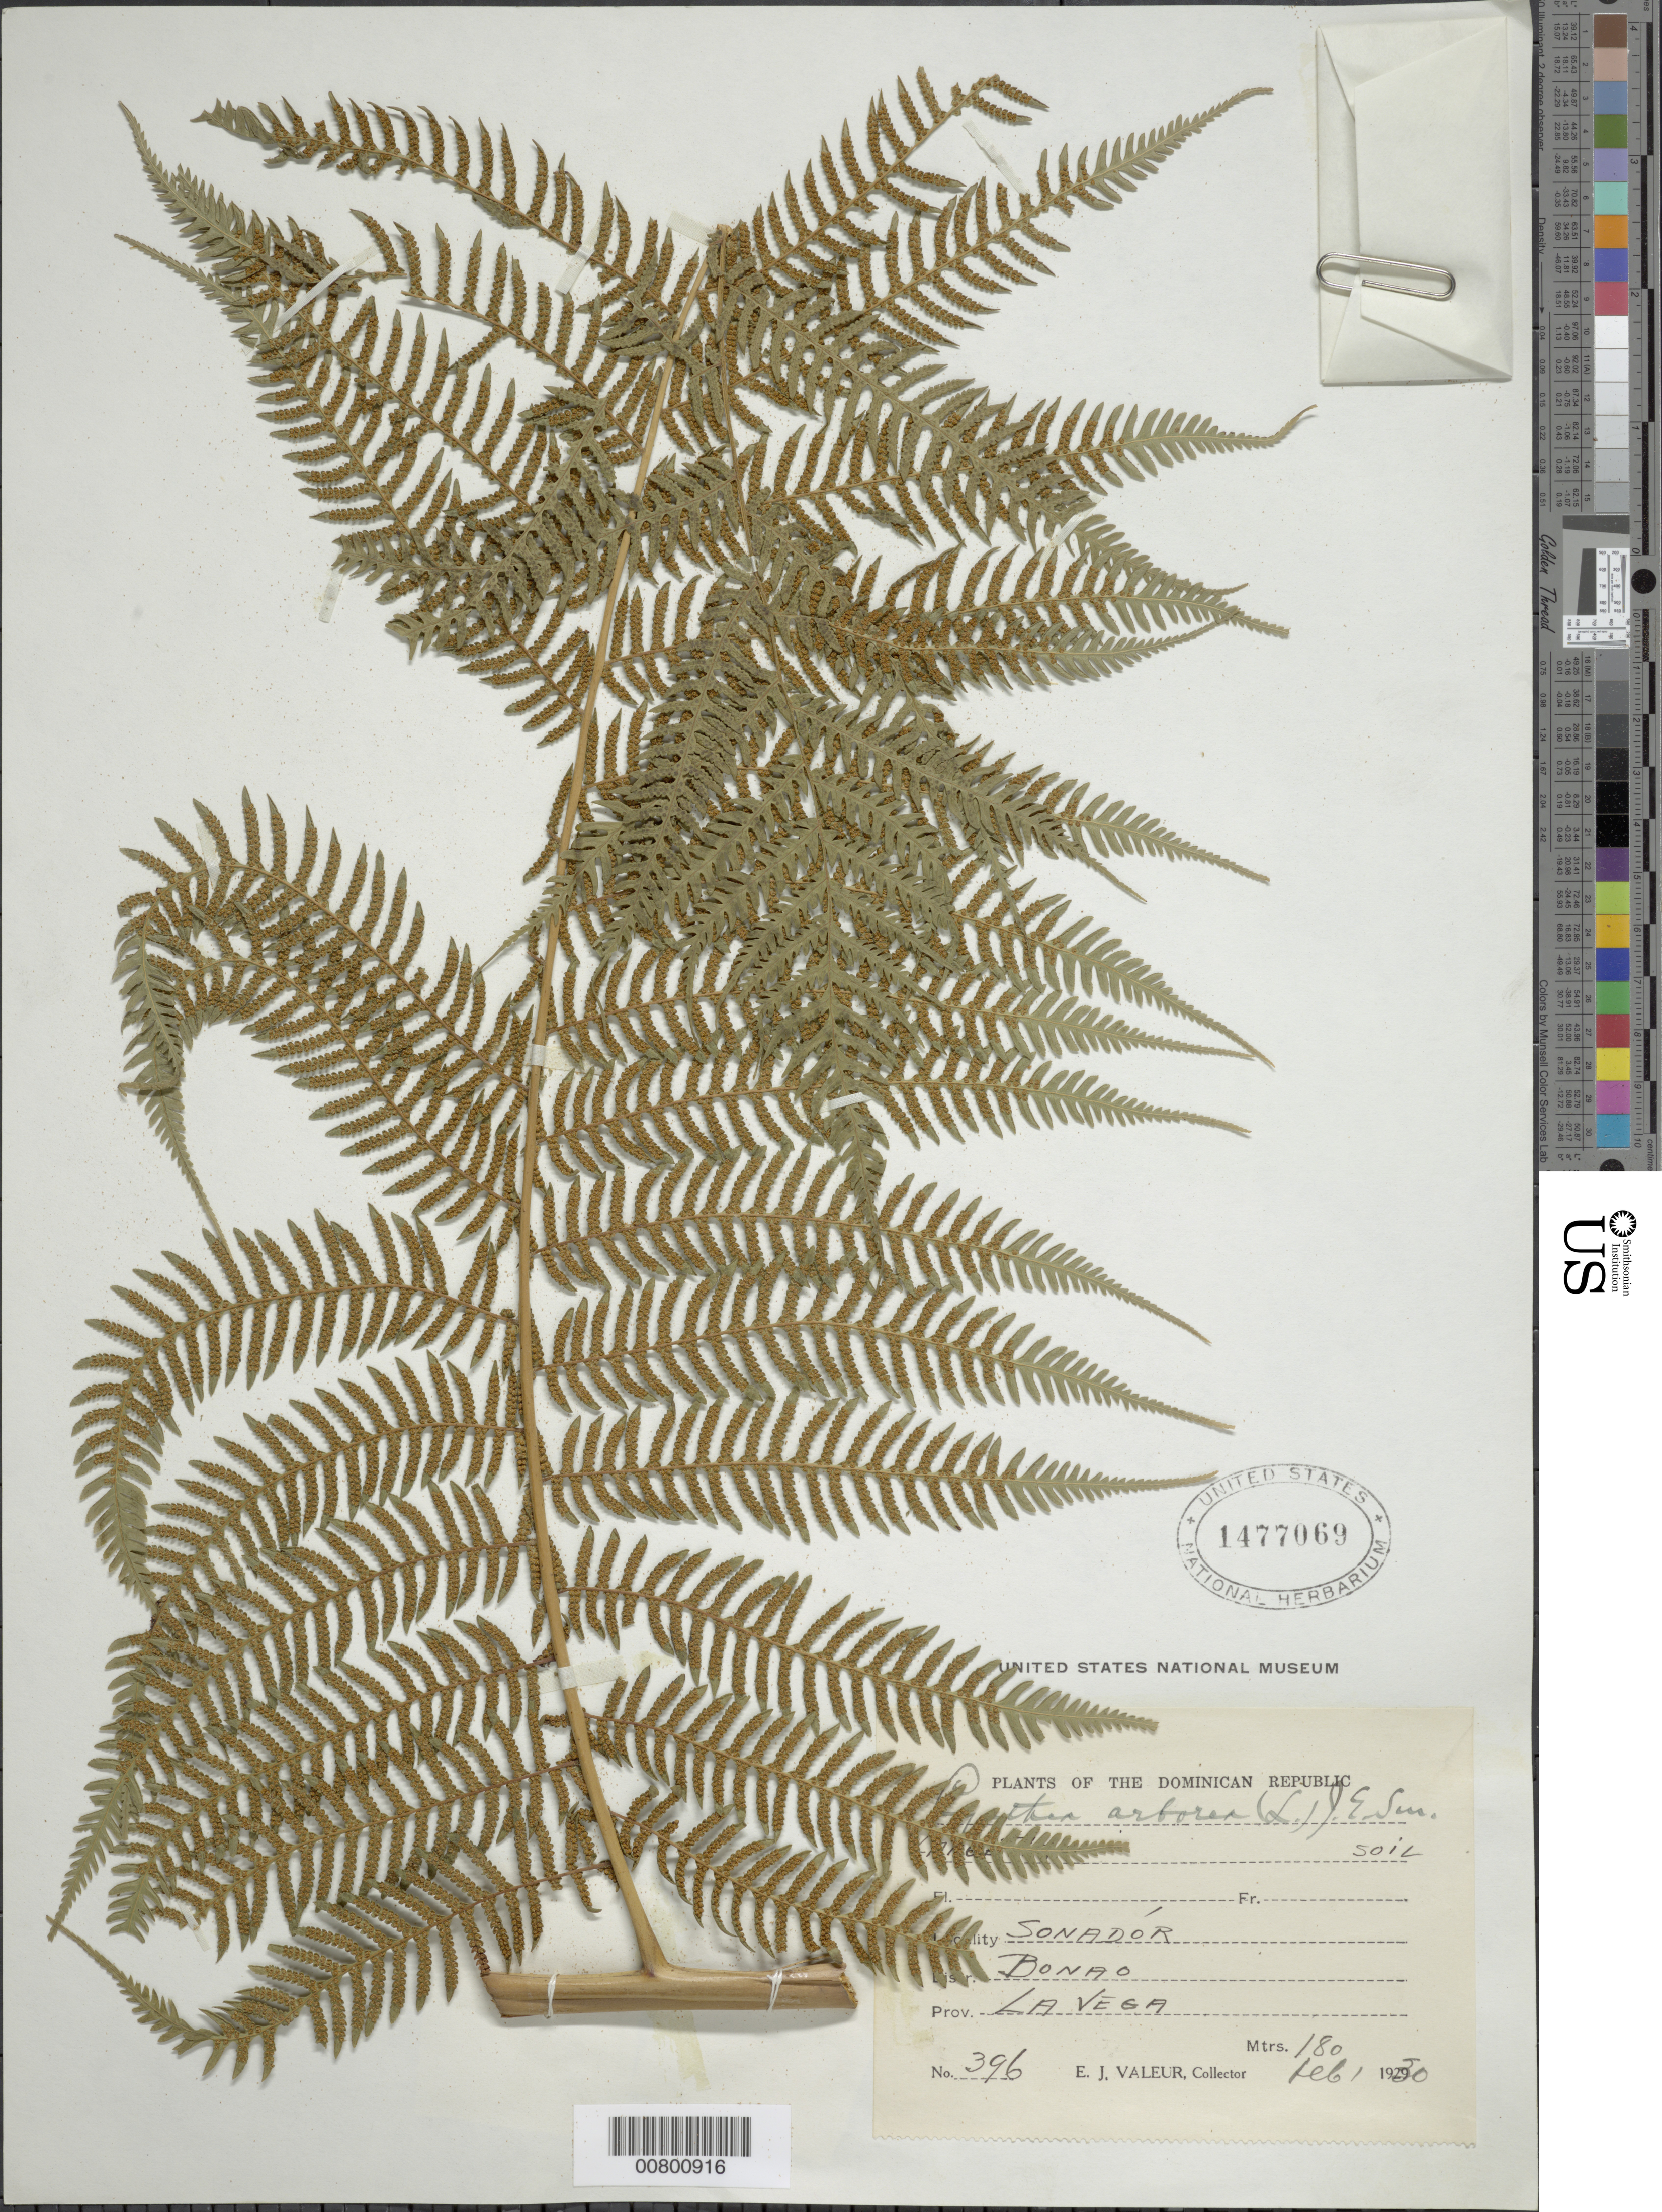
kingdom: Plantae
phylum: Tracheophyta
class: Polypodiopsida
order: Cyatheales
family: Cyatheaceae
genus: Cyathea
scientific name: Cyathea arborea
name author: (L.) Sm.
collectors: E. Valeur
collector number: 396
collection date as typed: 01 Feb 1920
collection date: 1920-02-01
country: Dominican Republic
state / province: La Vega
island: Hispaniola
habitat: Soil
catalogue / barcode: US 1477069